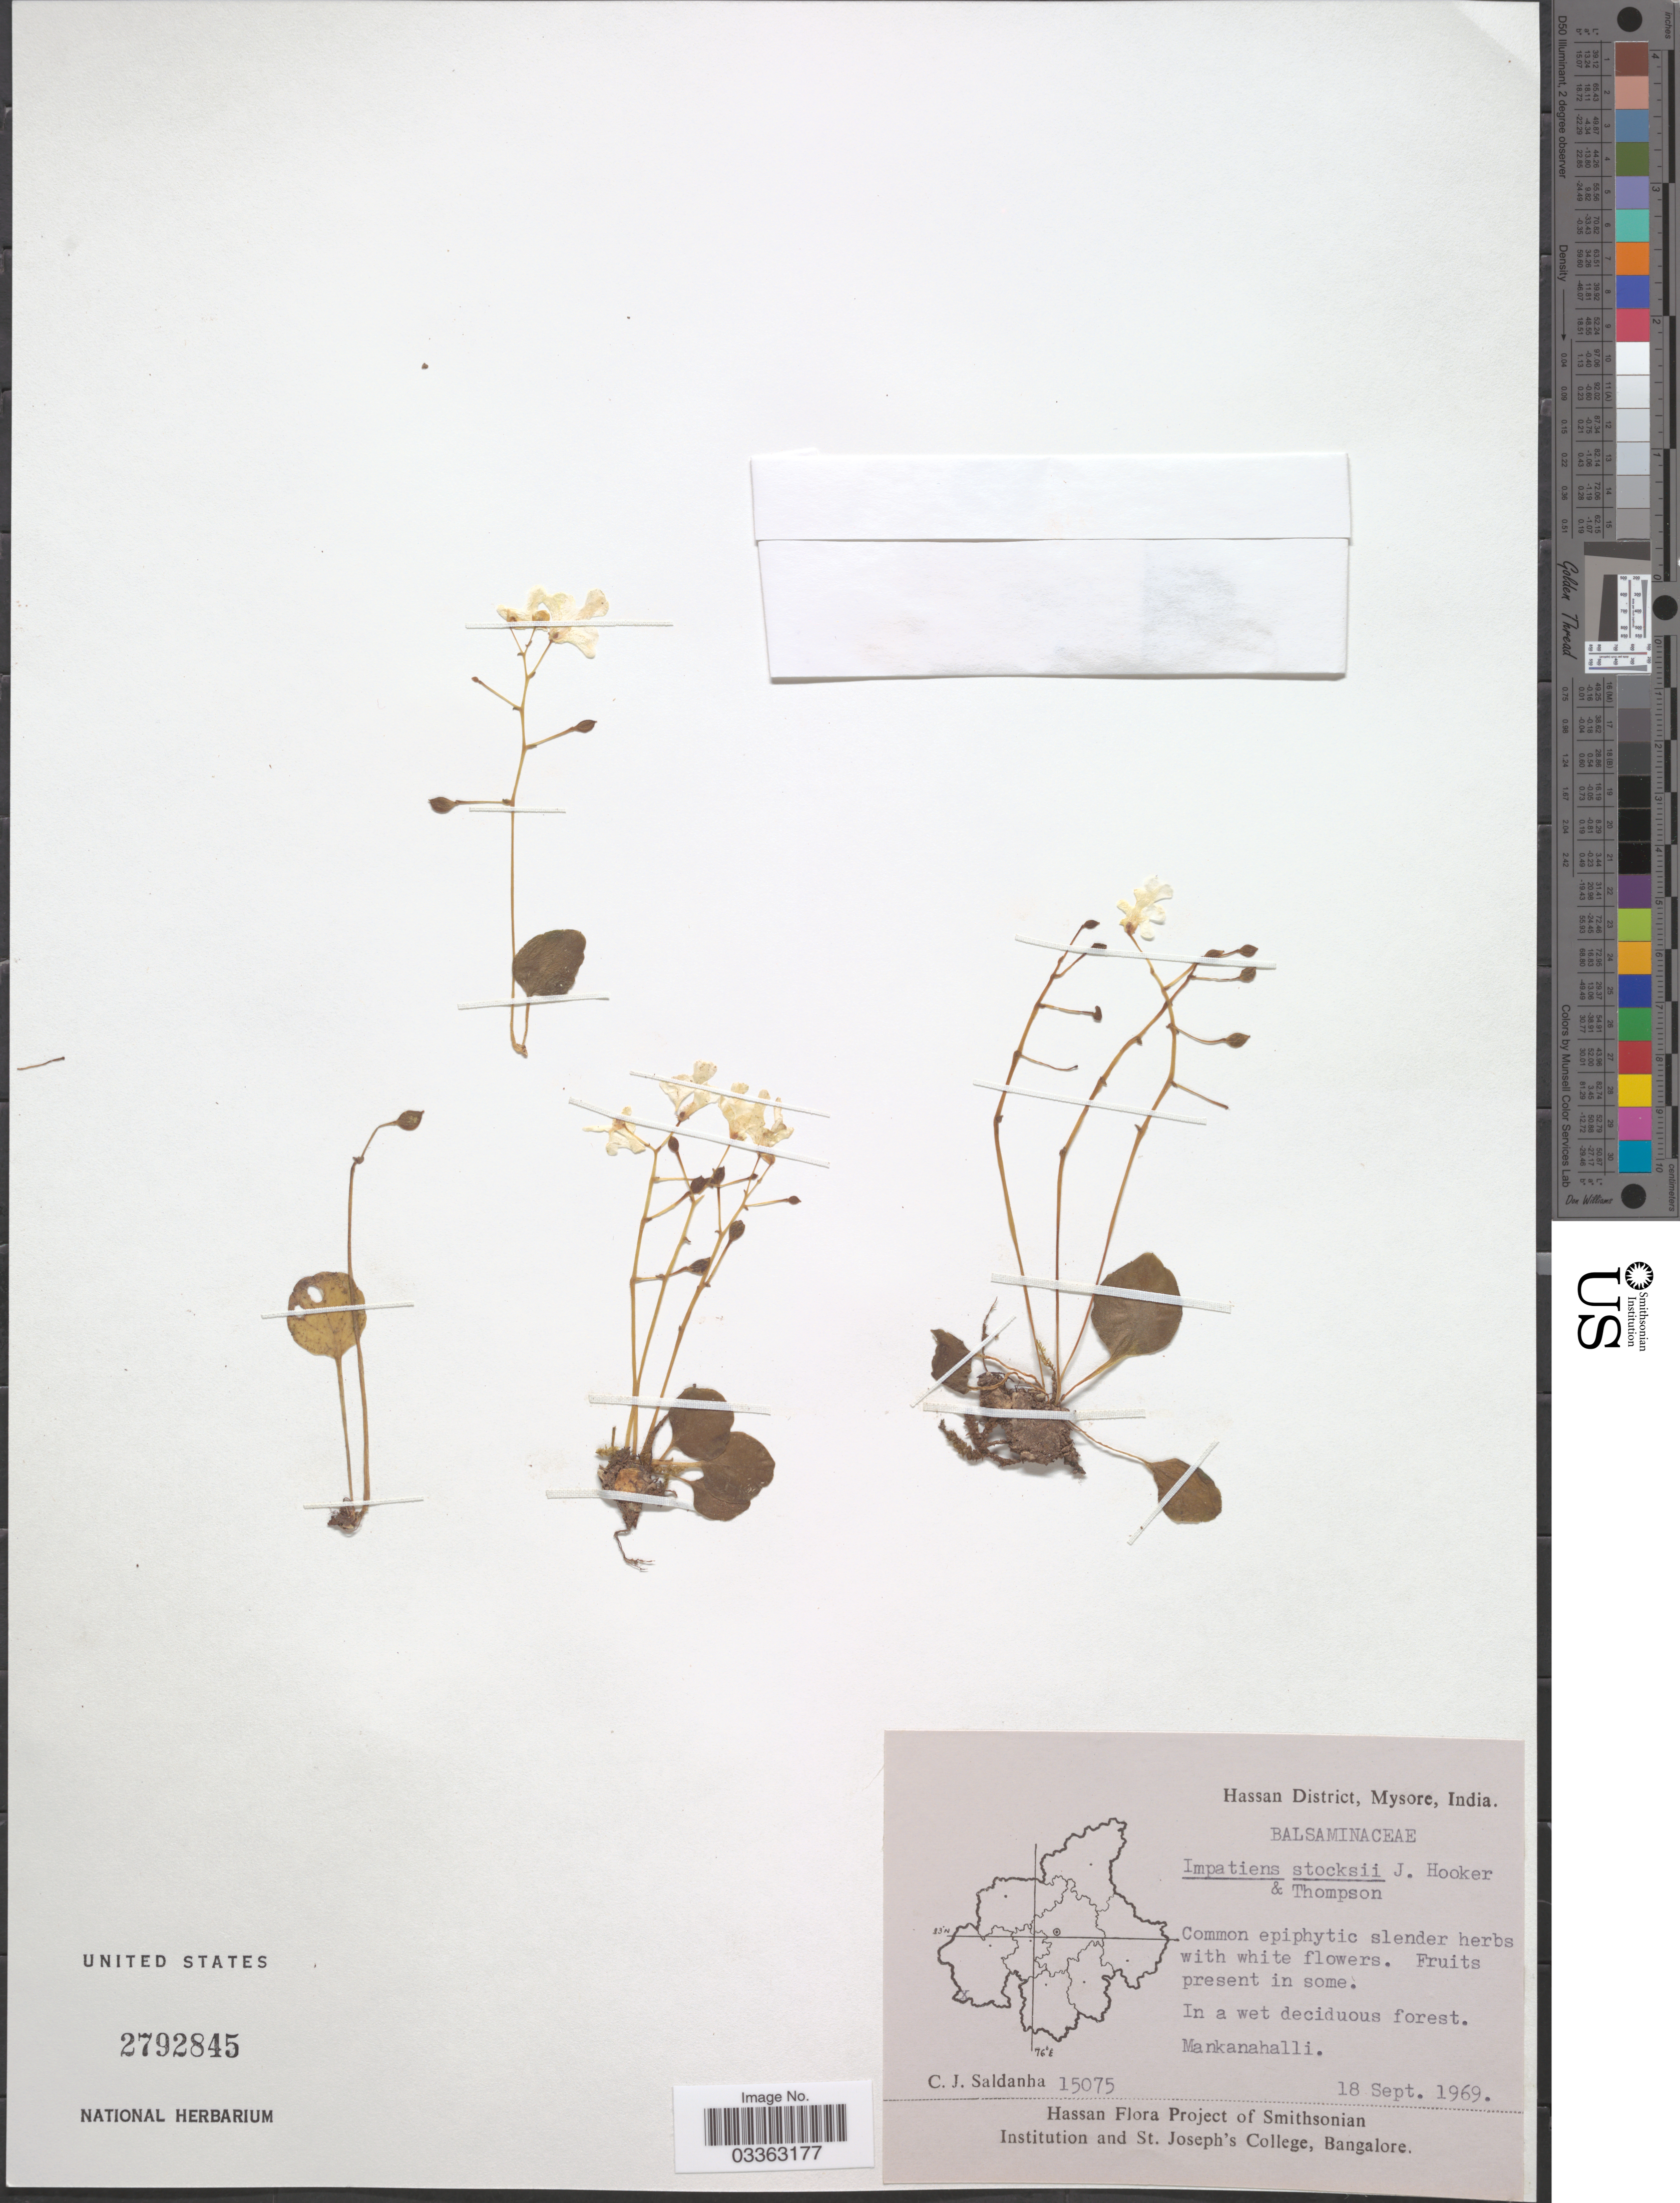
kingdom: Plantae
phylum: Tracheophyta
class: Magnoliopsida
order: Ericales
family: Balsaminaceae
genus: Impatiens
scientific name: Impatiens stocksii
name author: Hook. f. & Thomson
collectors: C. J. Saldanha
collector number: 15075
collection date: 1969-09-18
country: India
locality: Hassan District, Mysore, Mankanahalli.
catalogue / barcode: US 2792845